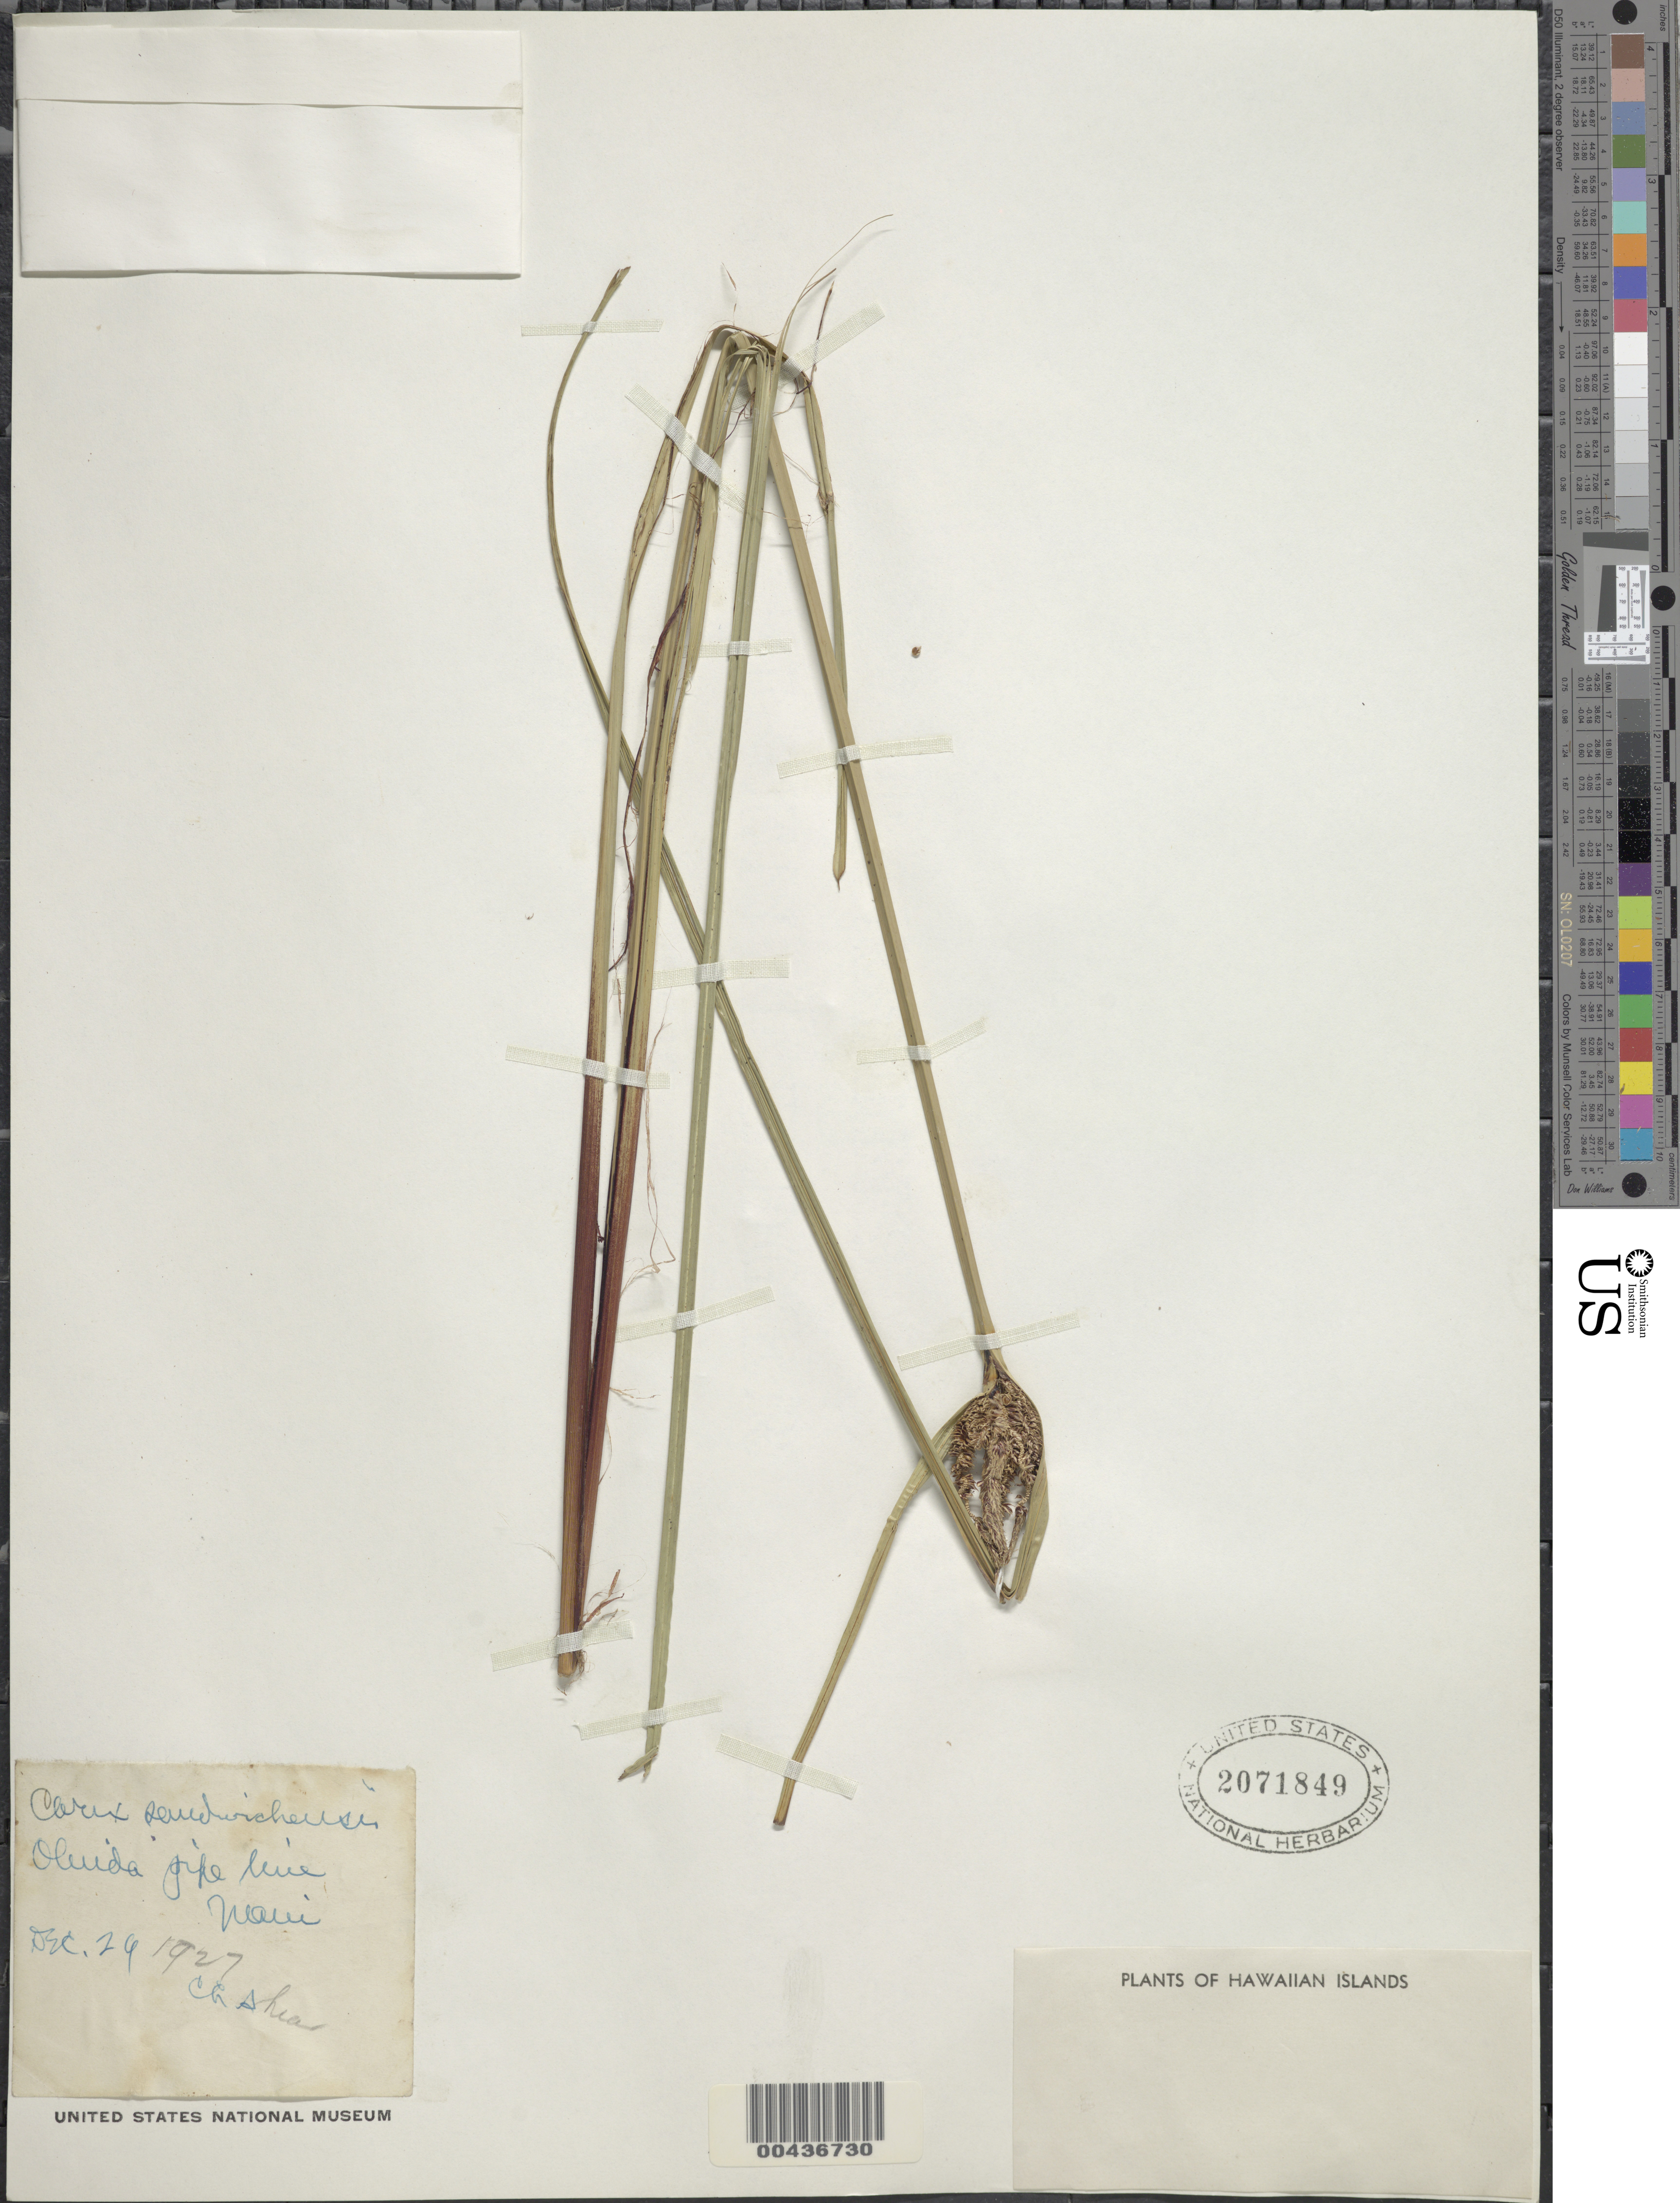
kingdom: Plantae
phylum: Tracheophyta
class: Liliopsida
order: Poales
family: Cyperaceae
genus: Carex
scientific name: Carex alligata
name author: Boott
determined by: Wagner, W. L., (BOT), Smithsonian Institution - National Museum of Natural History (UNITED STATES)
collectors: C. L. Shear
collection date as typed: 29 Dec 1927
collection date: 1927-12-29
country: United States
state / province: Hawaii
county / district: Maui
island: Maui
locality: Olinda pipe line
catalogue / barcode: US 2071849